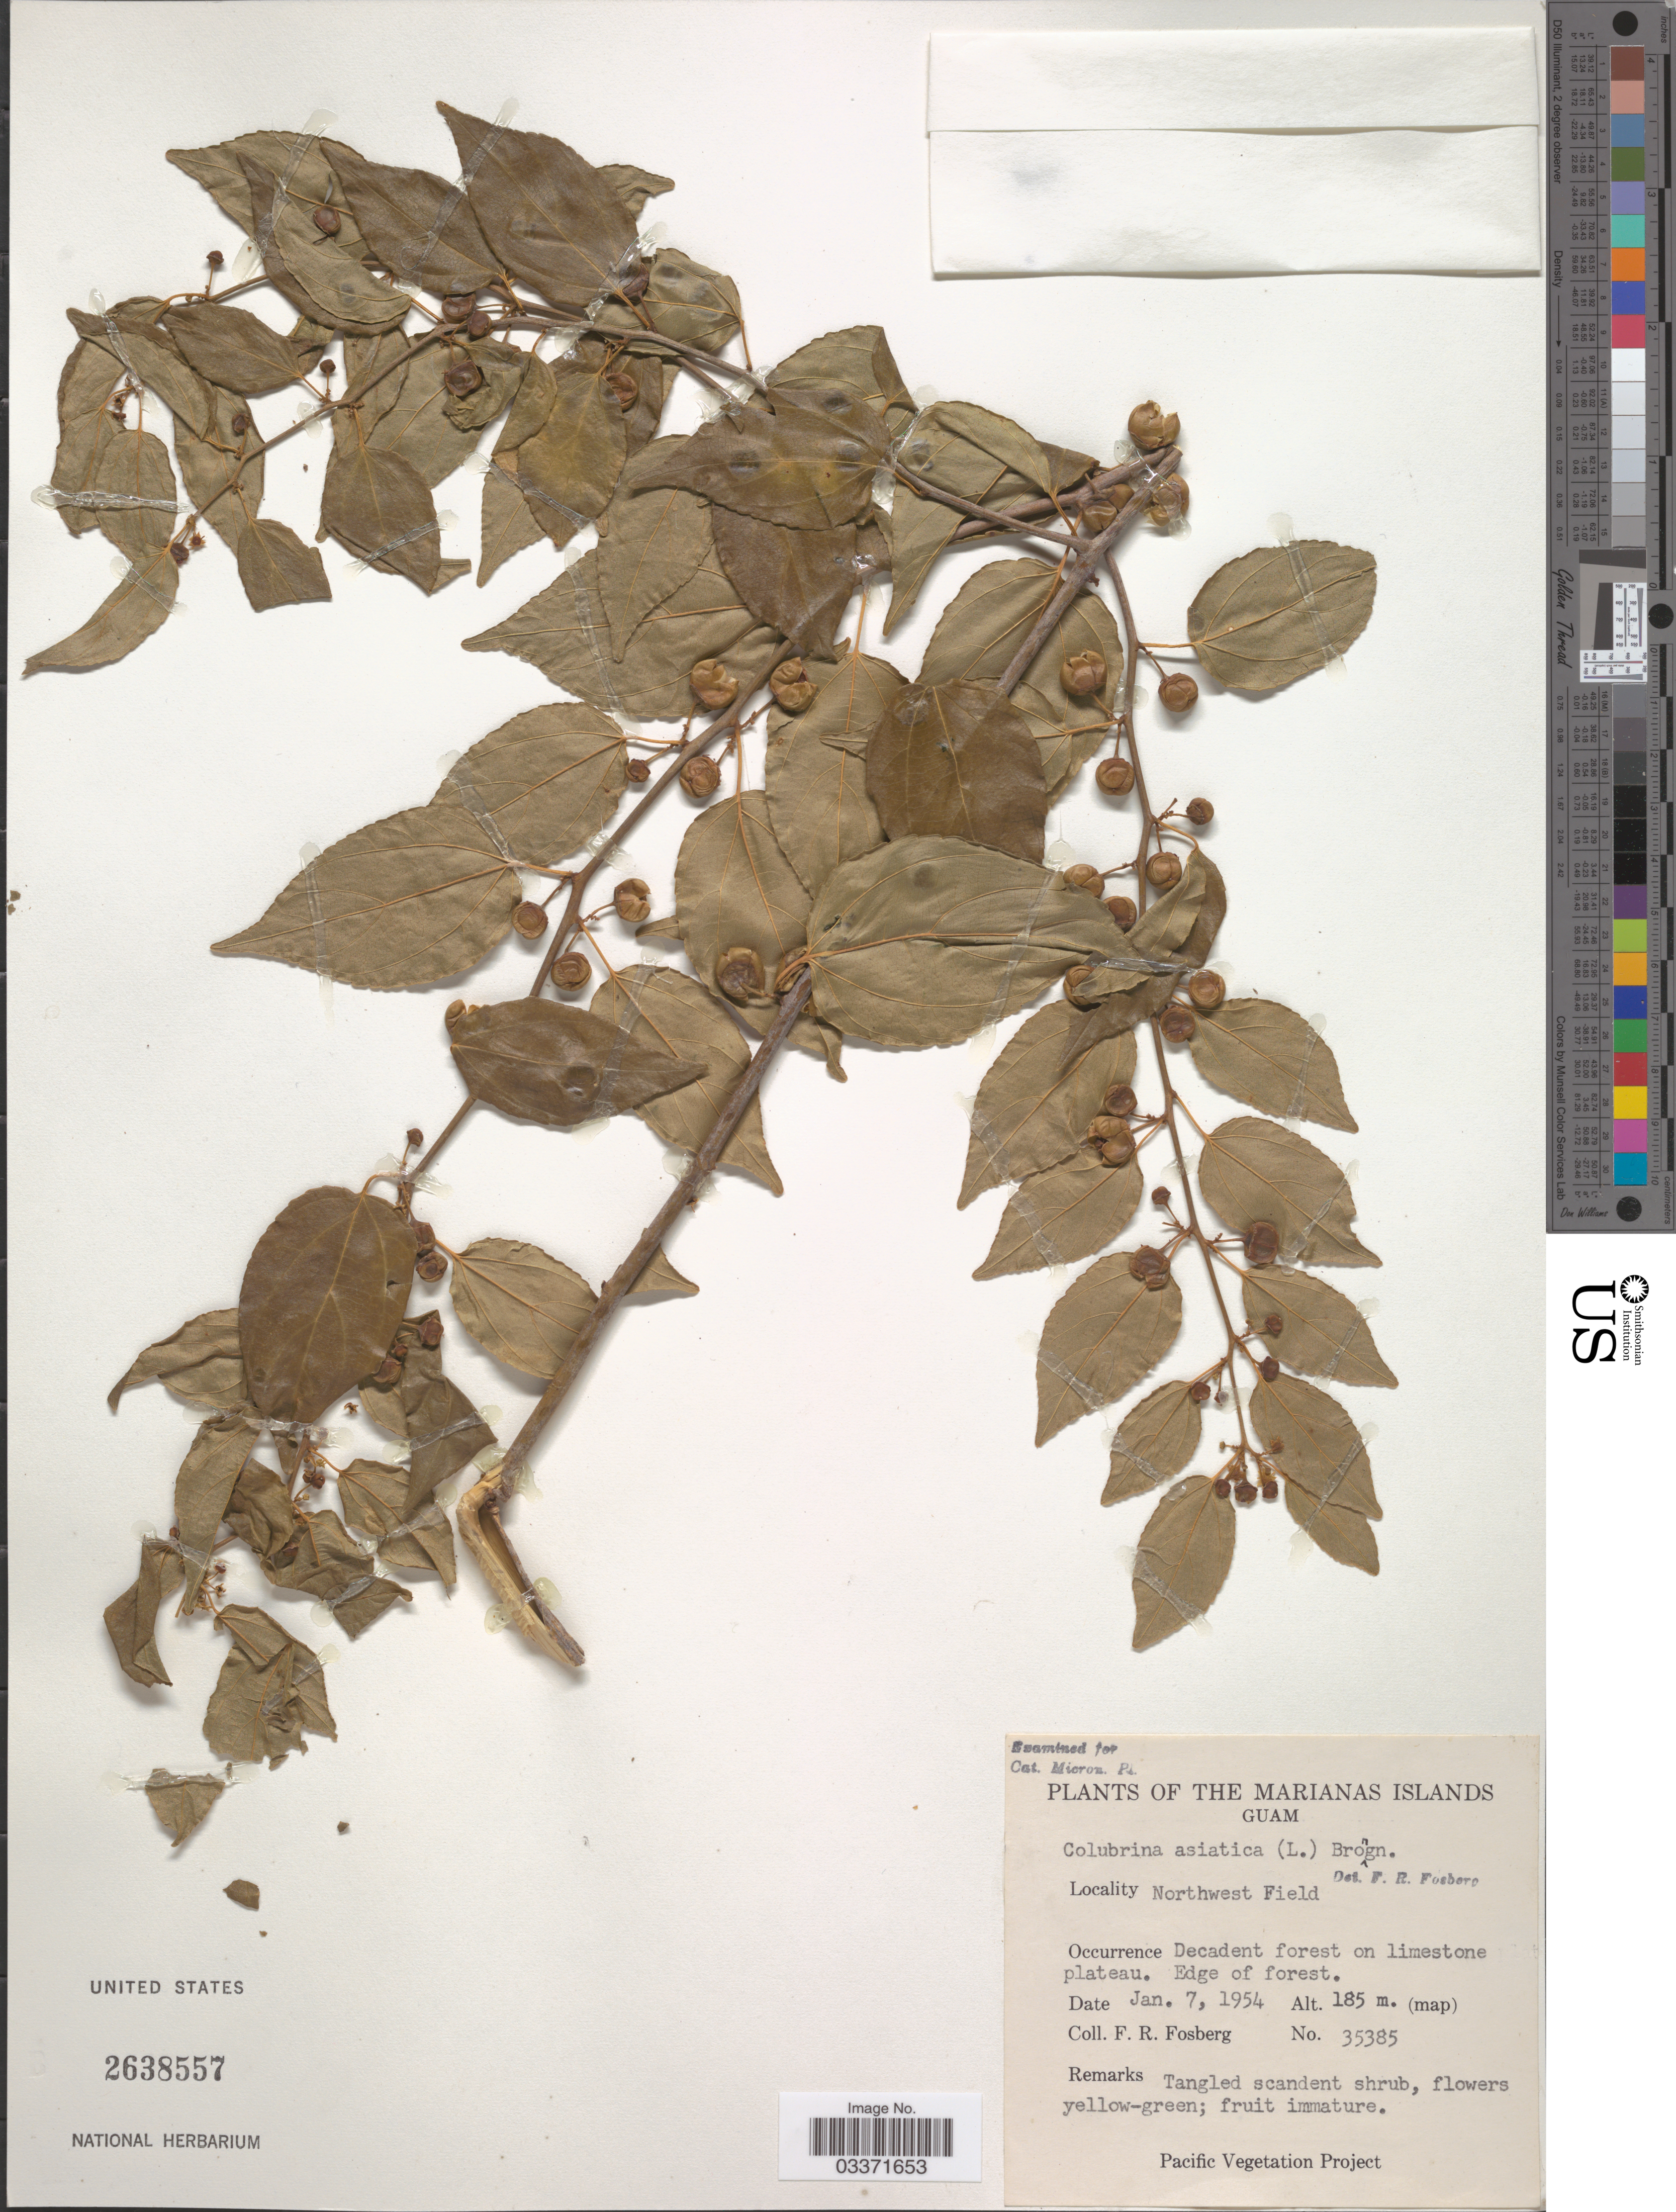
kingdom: Plantae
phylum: Tracheophyta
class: Magnoliopsida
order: Rosales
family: Rhamnaceae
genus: Colubrina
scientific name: Colubrina asiatica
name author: (L.) Brongn.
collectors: F. R. Fosberg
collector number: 35385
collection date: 1954-01-07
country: Guam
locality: The Marianas Islands, Northwest Field.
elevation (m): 185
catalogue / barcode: US 2638557